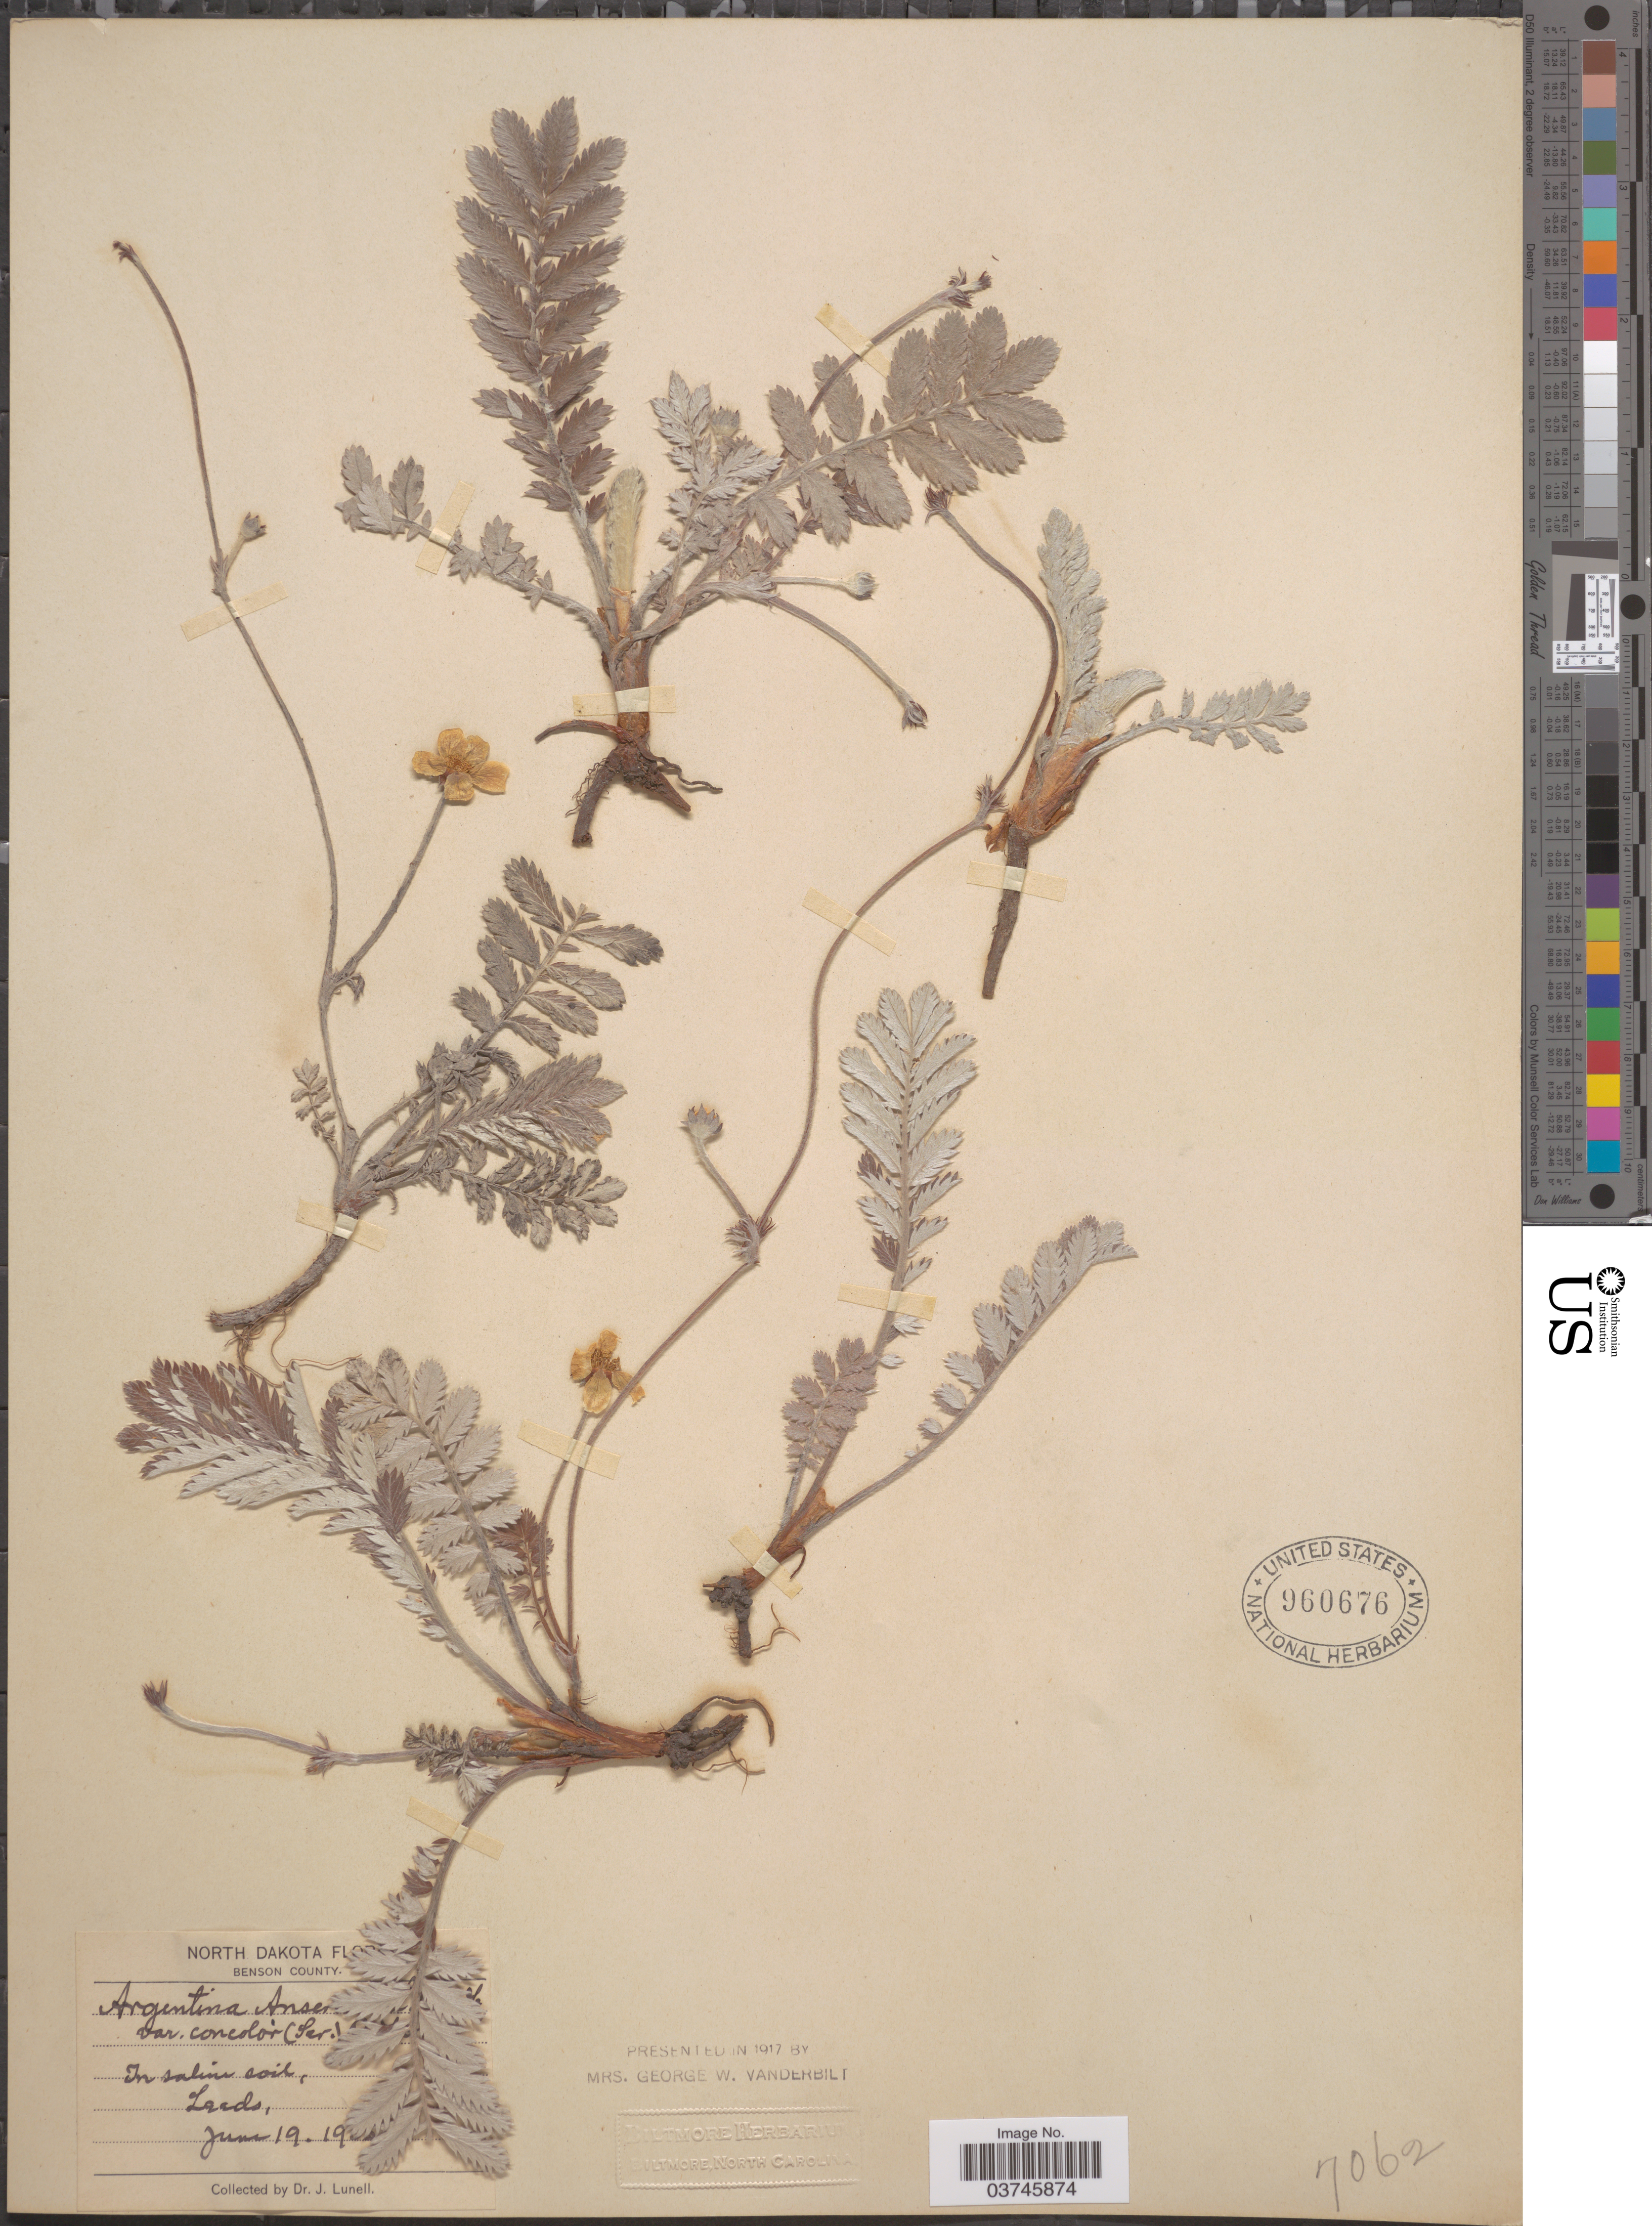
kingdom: Plantae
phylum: Tracheophyta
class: Magnoliopsida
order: Rosales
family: Rosaceae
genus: Argentina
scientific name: Argentina anserina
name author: (L.) Rydb.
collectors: J. Lunell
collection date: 1940-06-19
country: United States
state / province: North Dakota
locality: Benson County. Leeds.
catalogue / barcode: US 960676